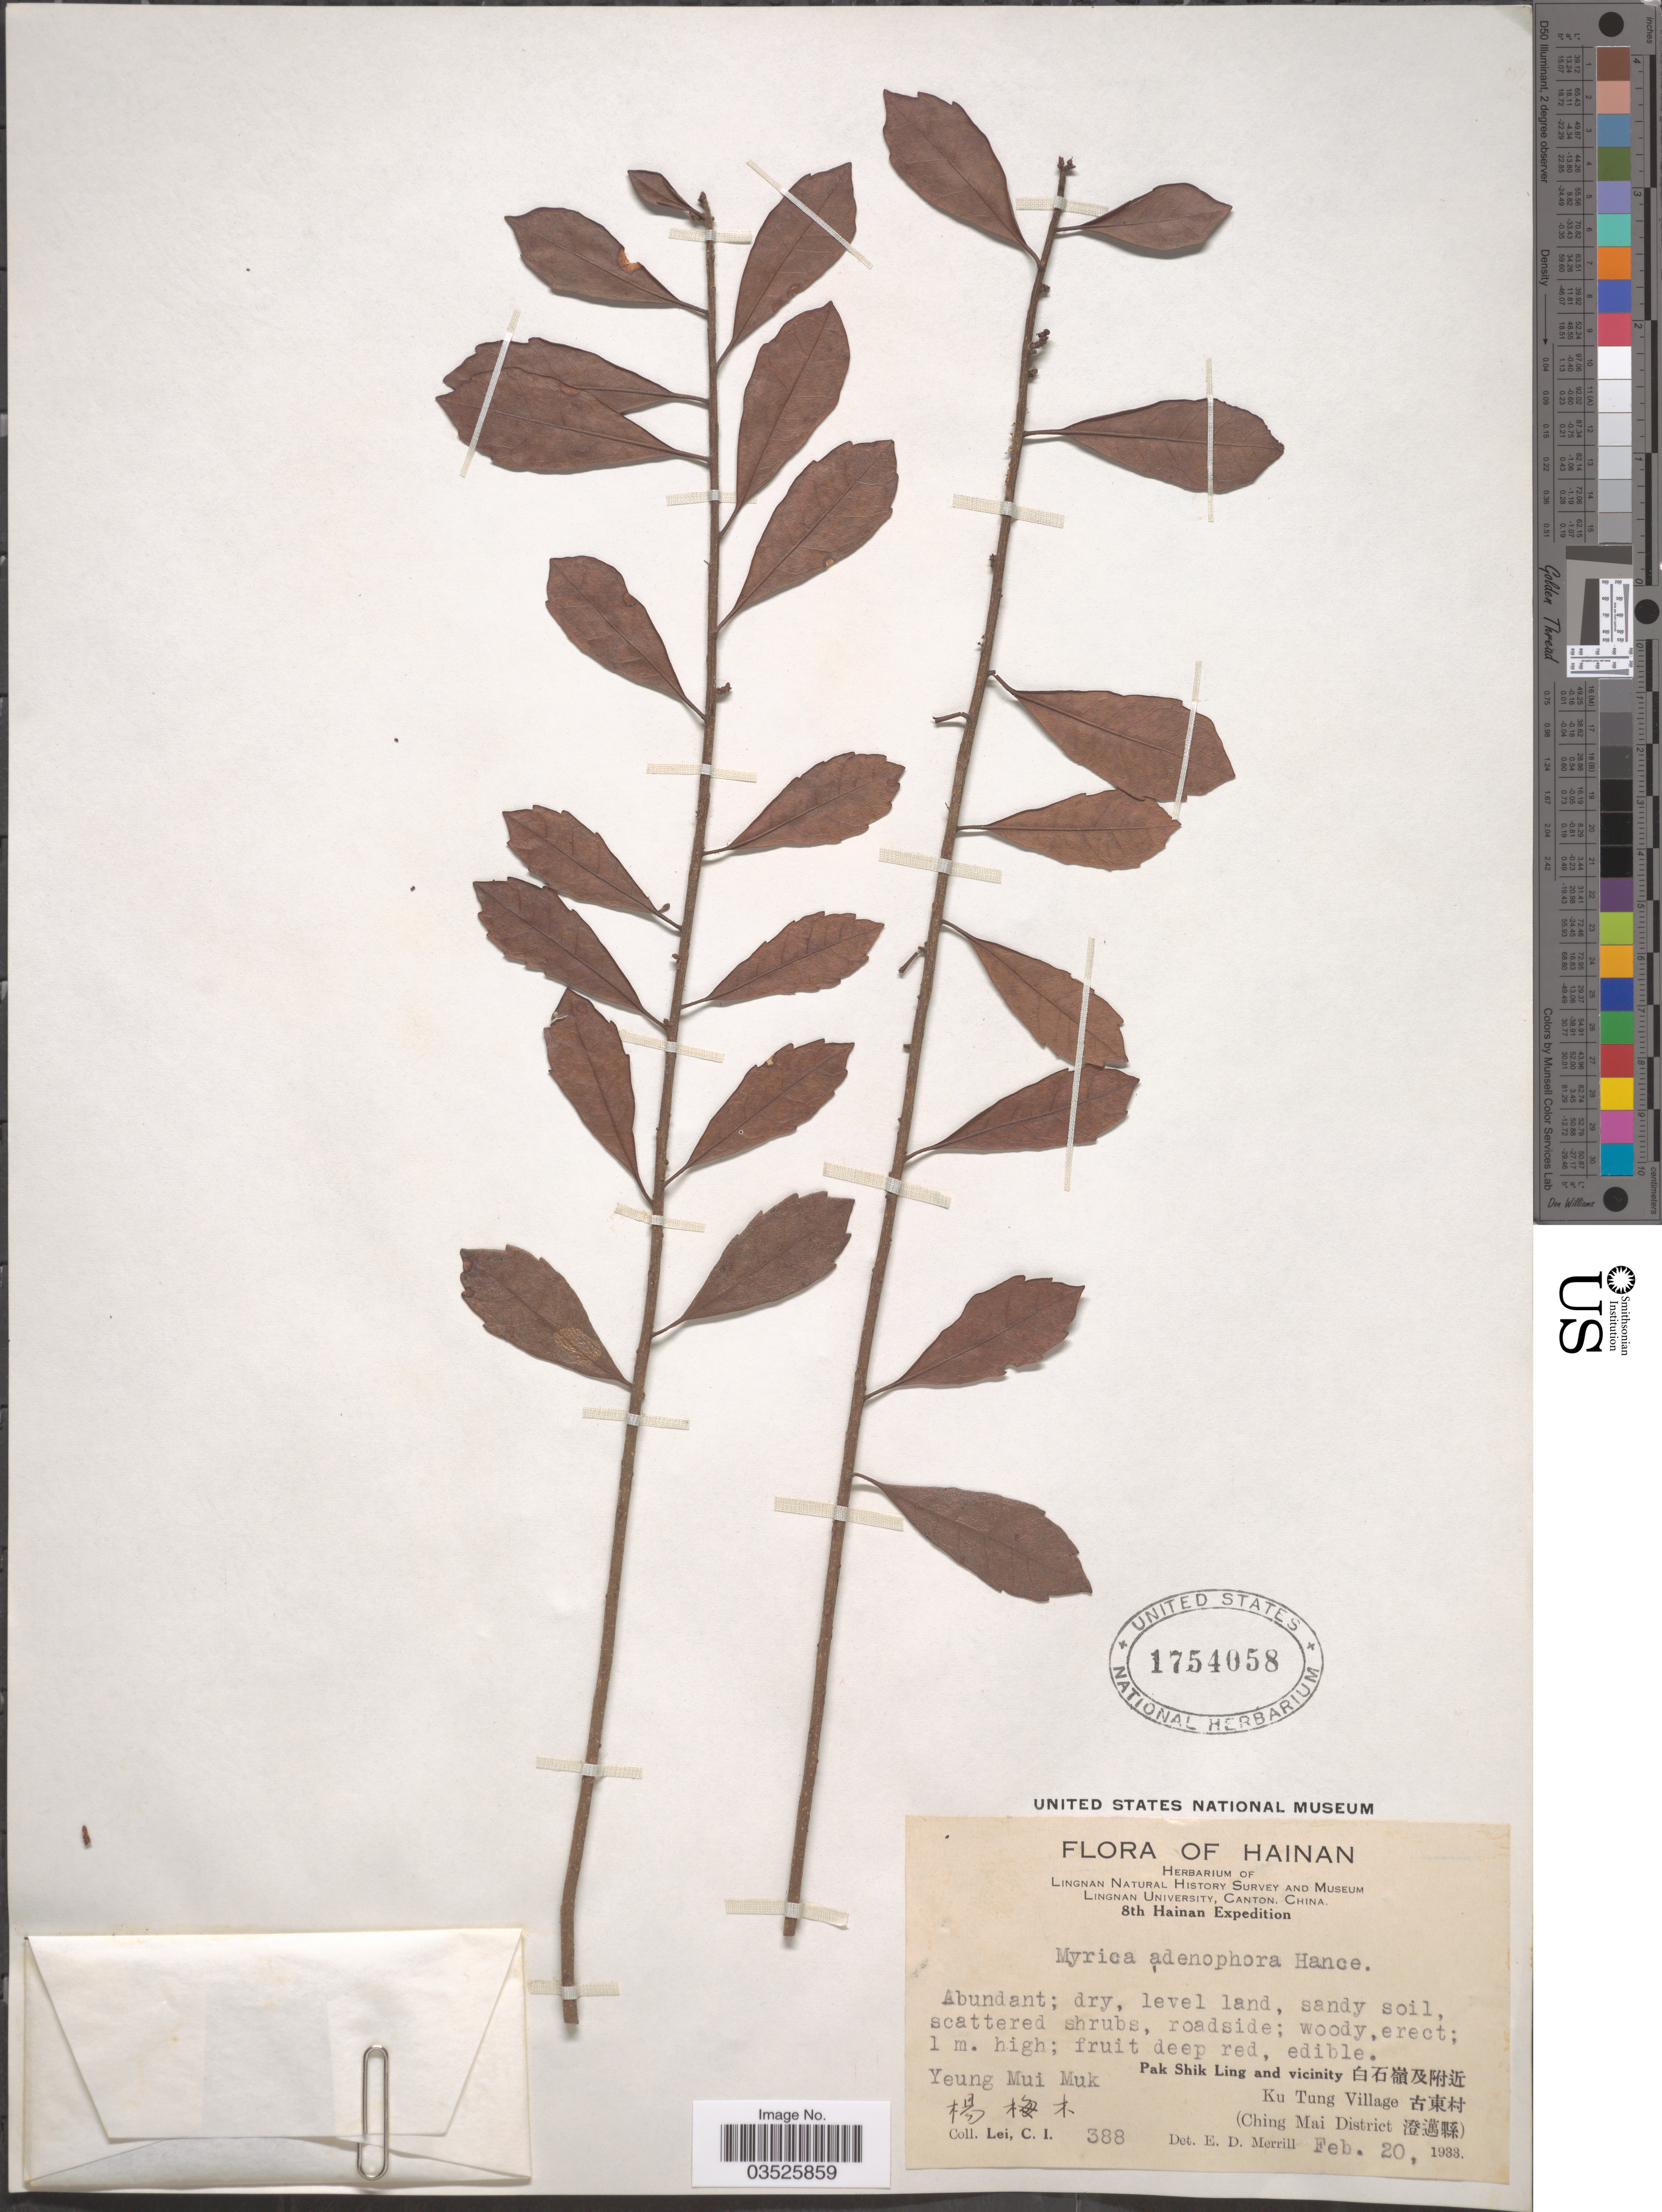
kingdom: Plantae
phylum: Tracheophyta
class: Magnoliopsida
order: Fagales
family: Myricaceae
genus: Morella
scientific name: Morella adenophora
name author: (Hance) J. Herb.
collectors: C. I. Lei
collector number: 388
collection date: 1933-02-20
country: China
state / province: Hainan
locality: Yeung Mui Muk. Pak Shik Ling and vicinity X. Ku Tung Village X. (Ching Mai District X).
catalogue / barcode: US 1754058